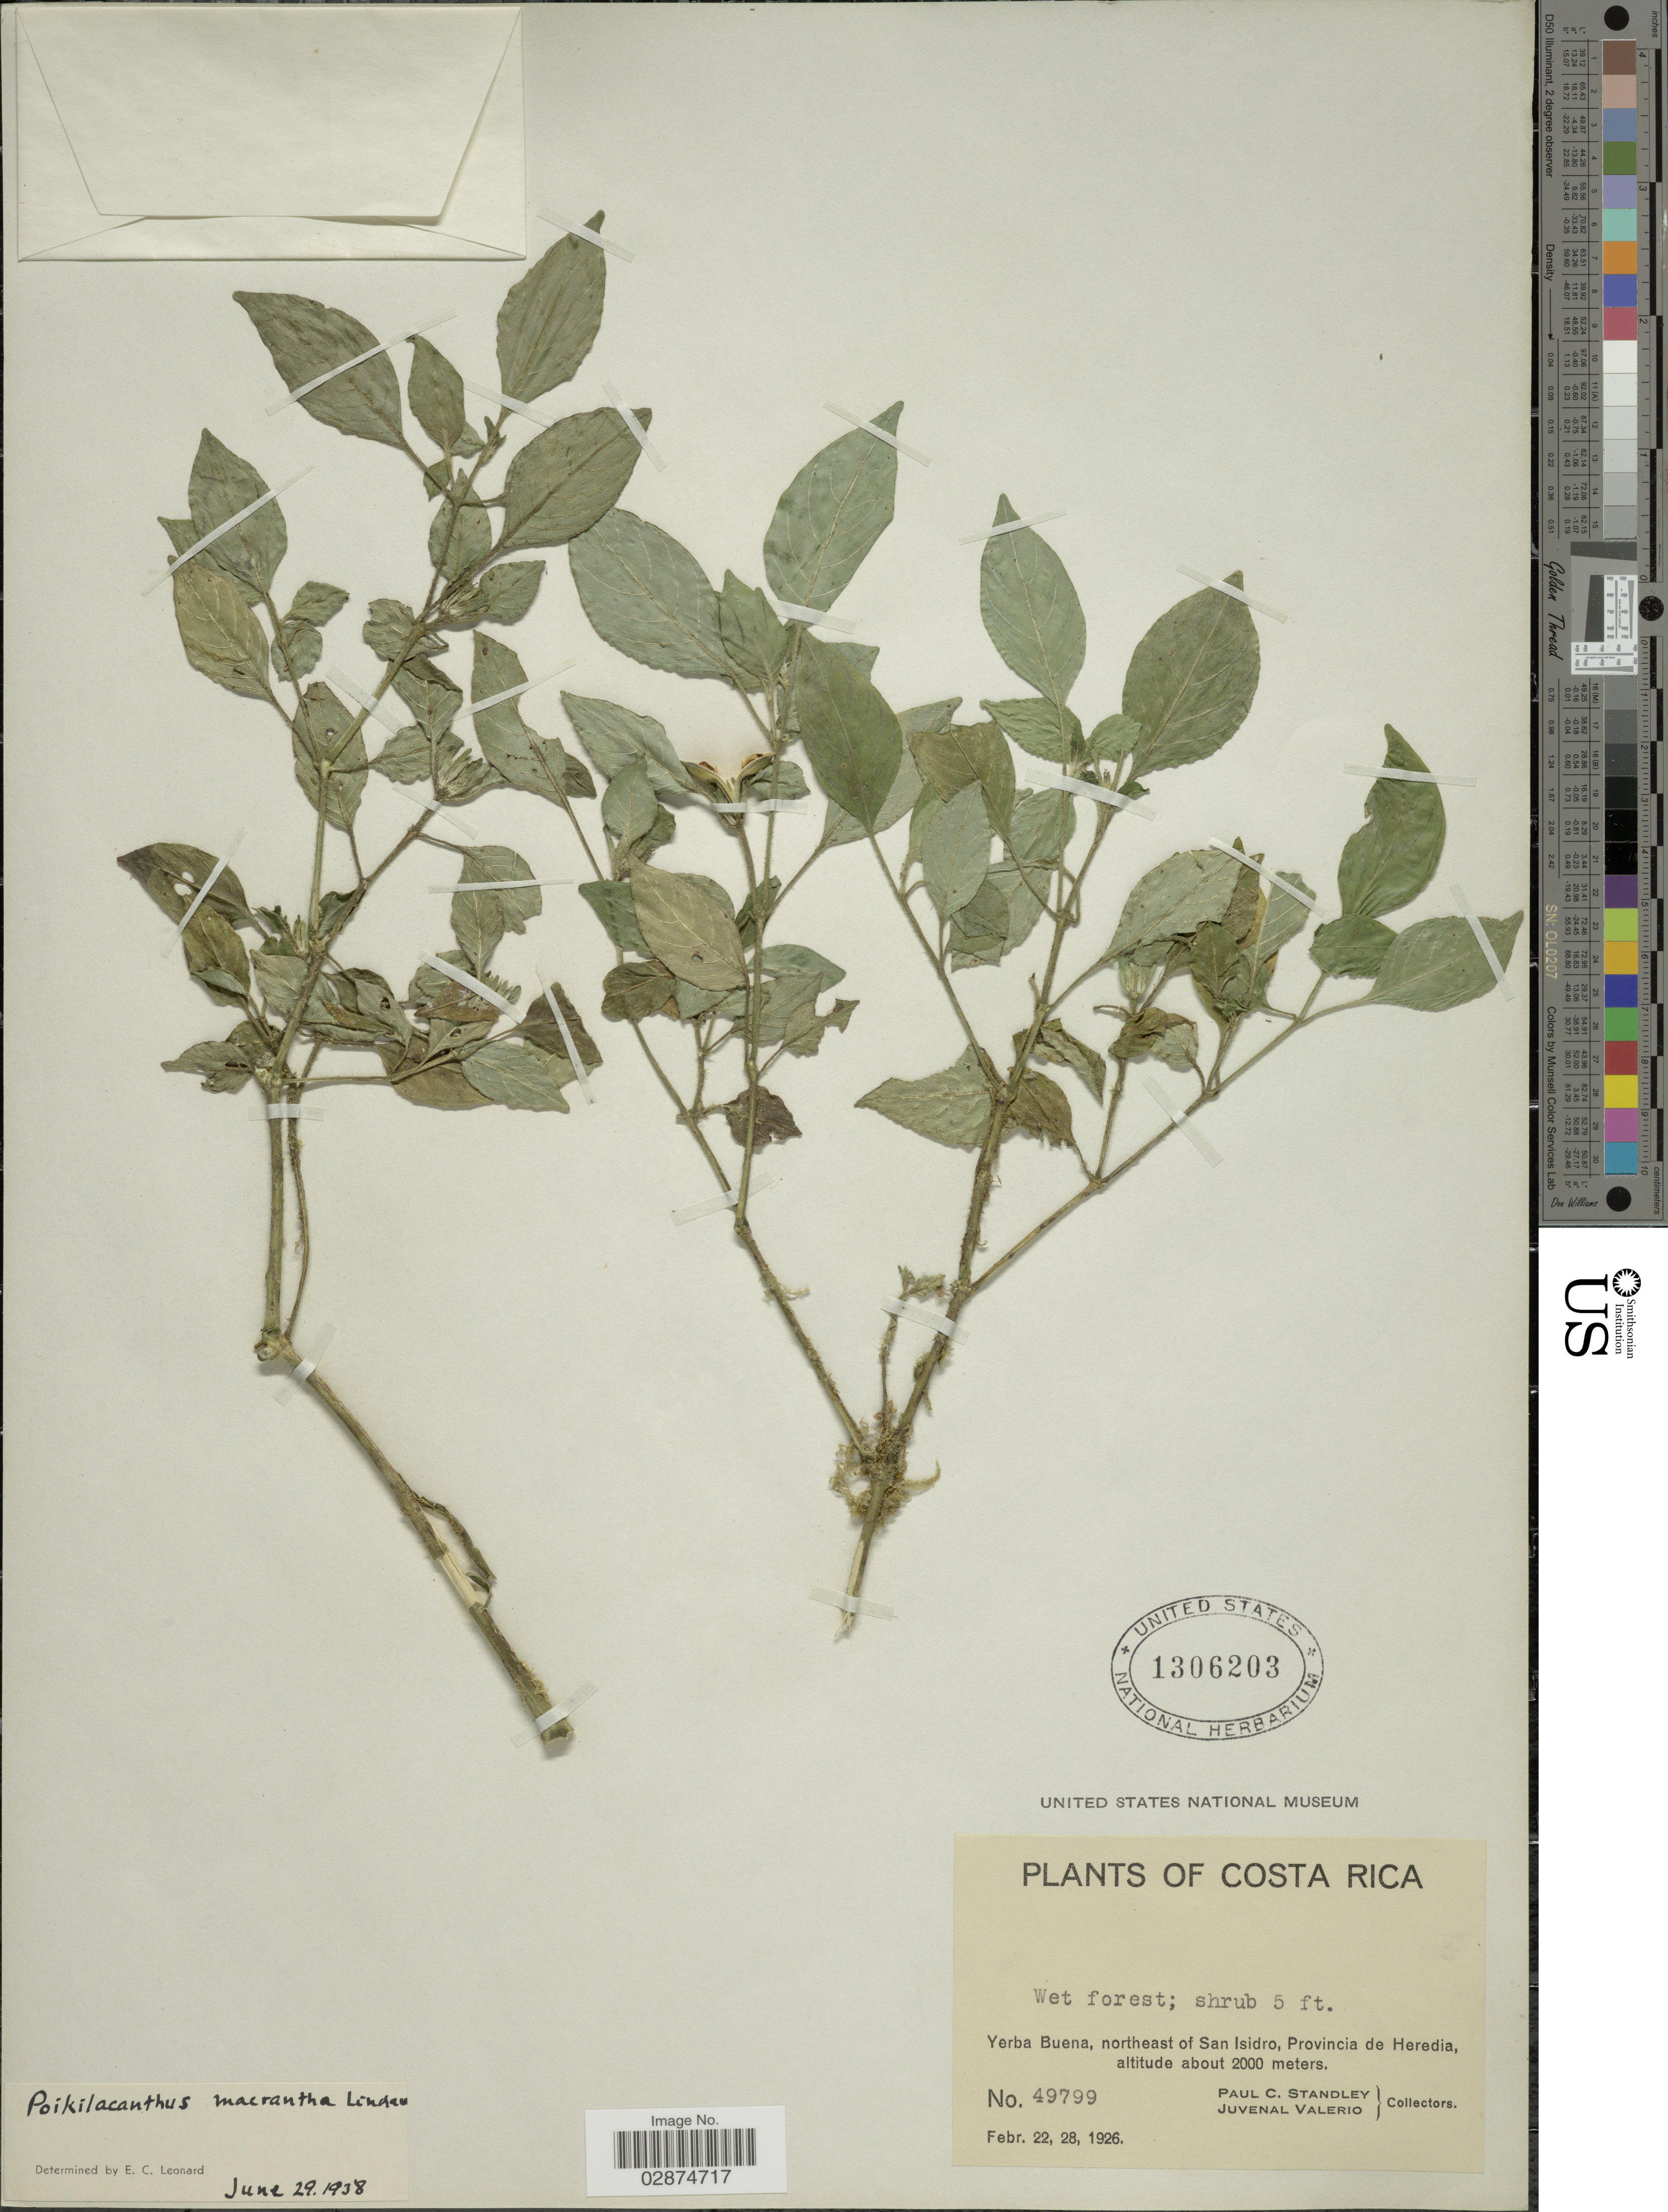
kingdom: Plantae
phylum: Tracheophyta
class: Magnoliopsida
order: Lamiales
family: Acanthaceae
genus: Poikilacanthus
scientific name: Poikilacanthus macranthus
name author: Lindau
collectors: P. C. Standley & J. Valerio R.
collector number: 49799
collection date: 1926-02-22/1926-02-28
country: Costa Rica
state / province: Heredia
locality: Yerba Buena, northeast of San Isidro.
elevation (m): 2000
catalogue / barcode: US 1306203